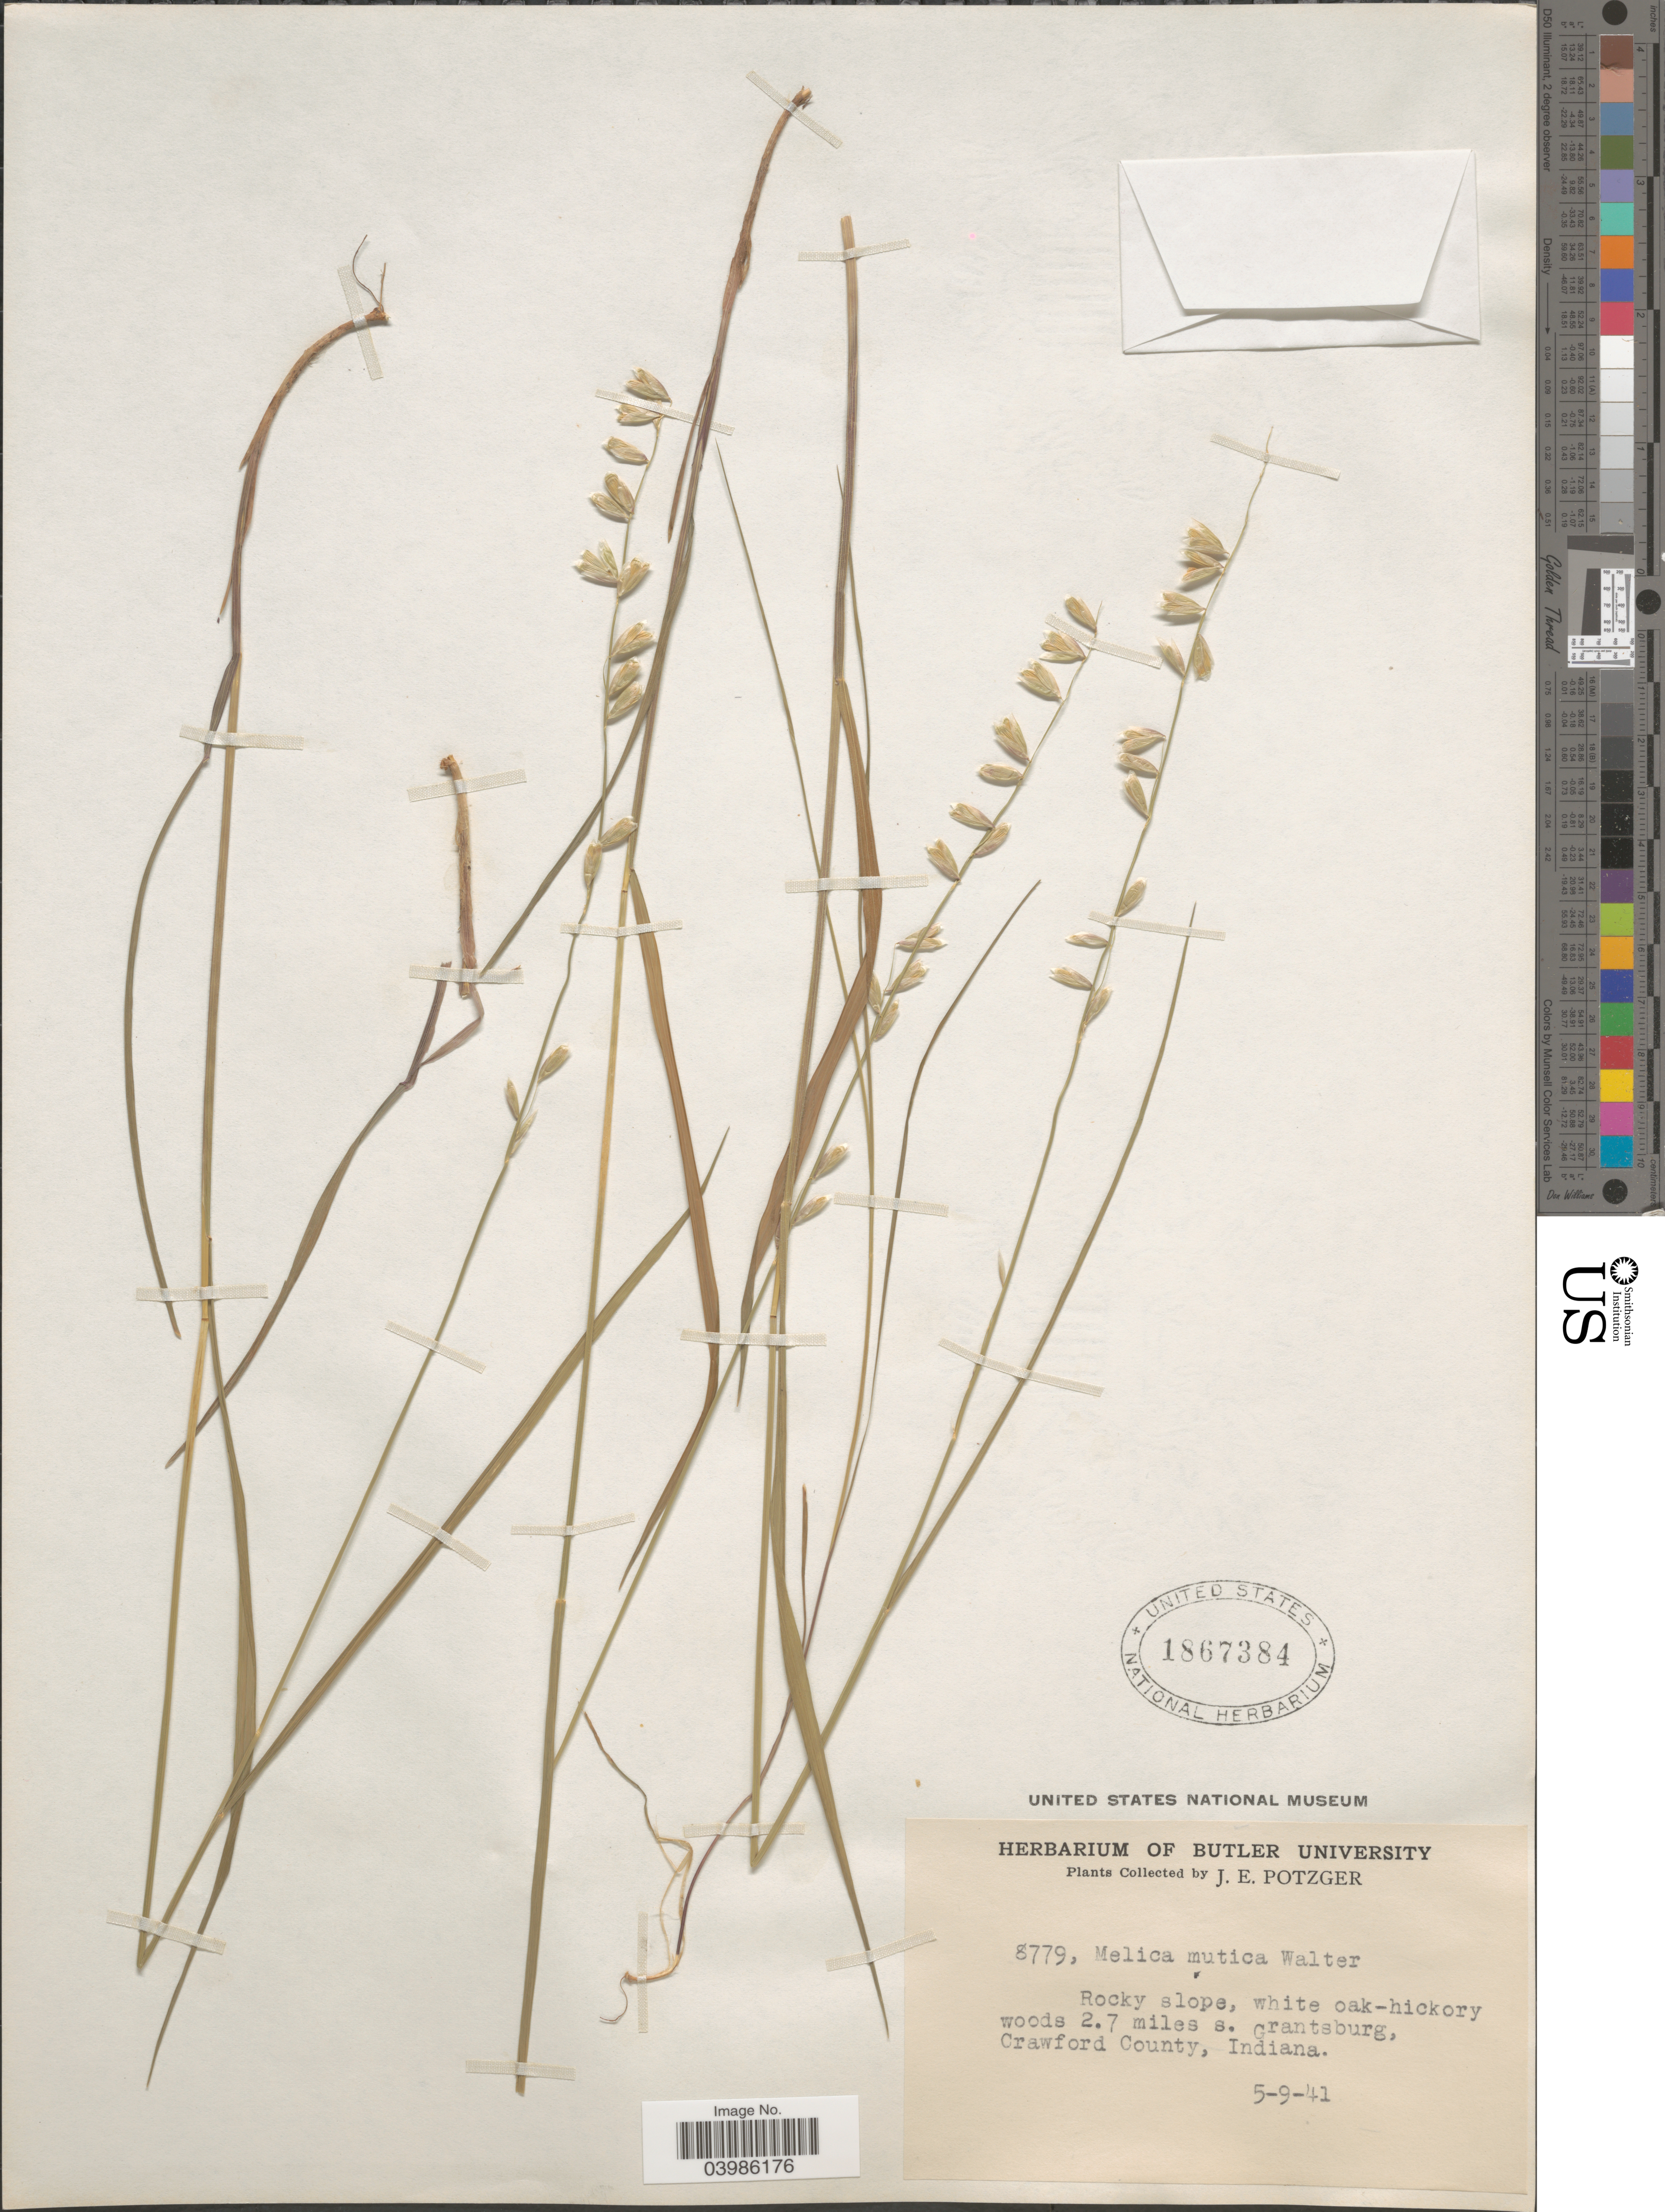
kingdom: Plantae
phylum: Tracheophyta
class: Liliopsida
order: Poales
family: Poaceae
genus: Melica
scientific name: Melica mutica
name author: Walter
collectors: J. Potzger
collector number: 8779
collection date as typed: Transcribed d/m/y: 9/5/41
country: United States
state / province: Indiana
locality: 2.7 miles s. Grantsburg, Crawford County.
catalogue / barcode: US 1867384